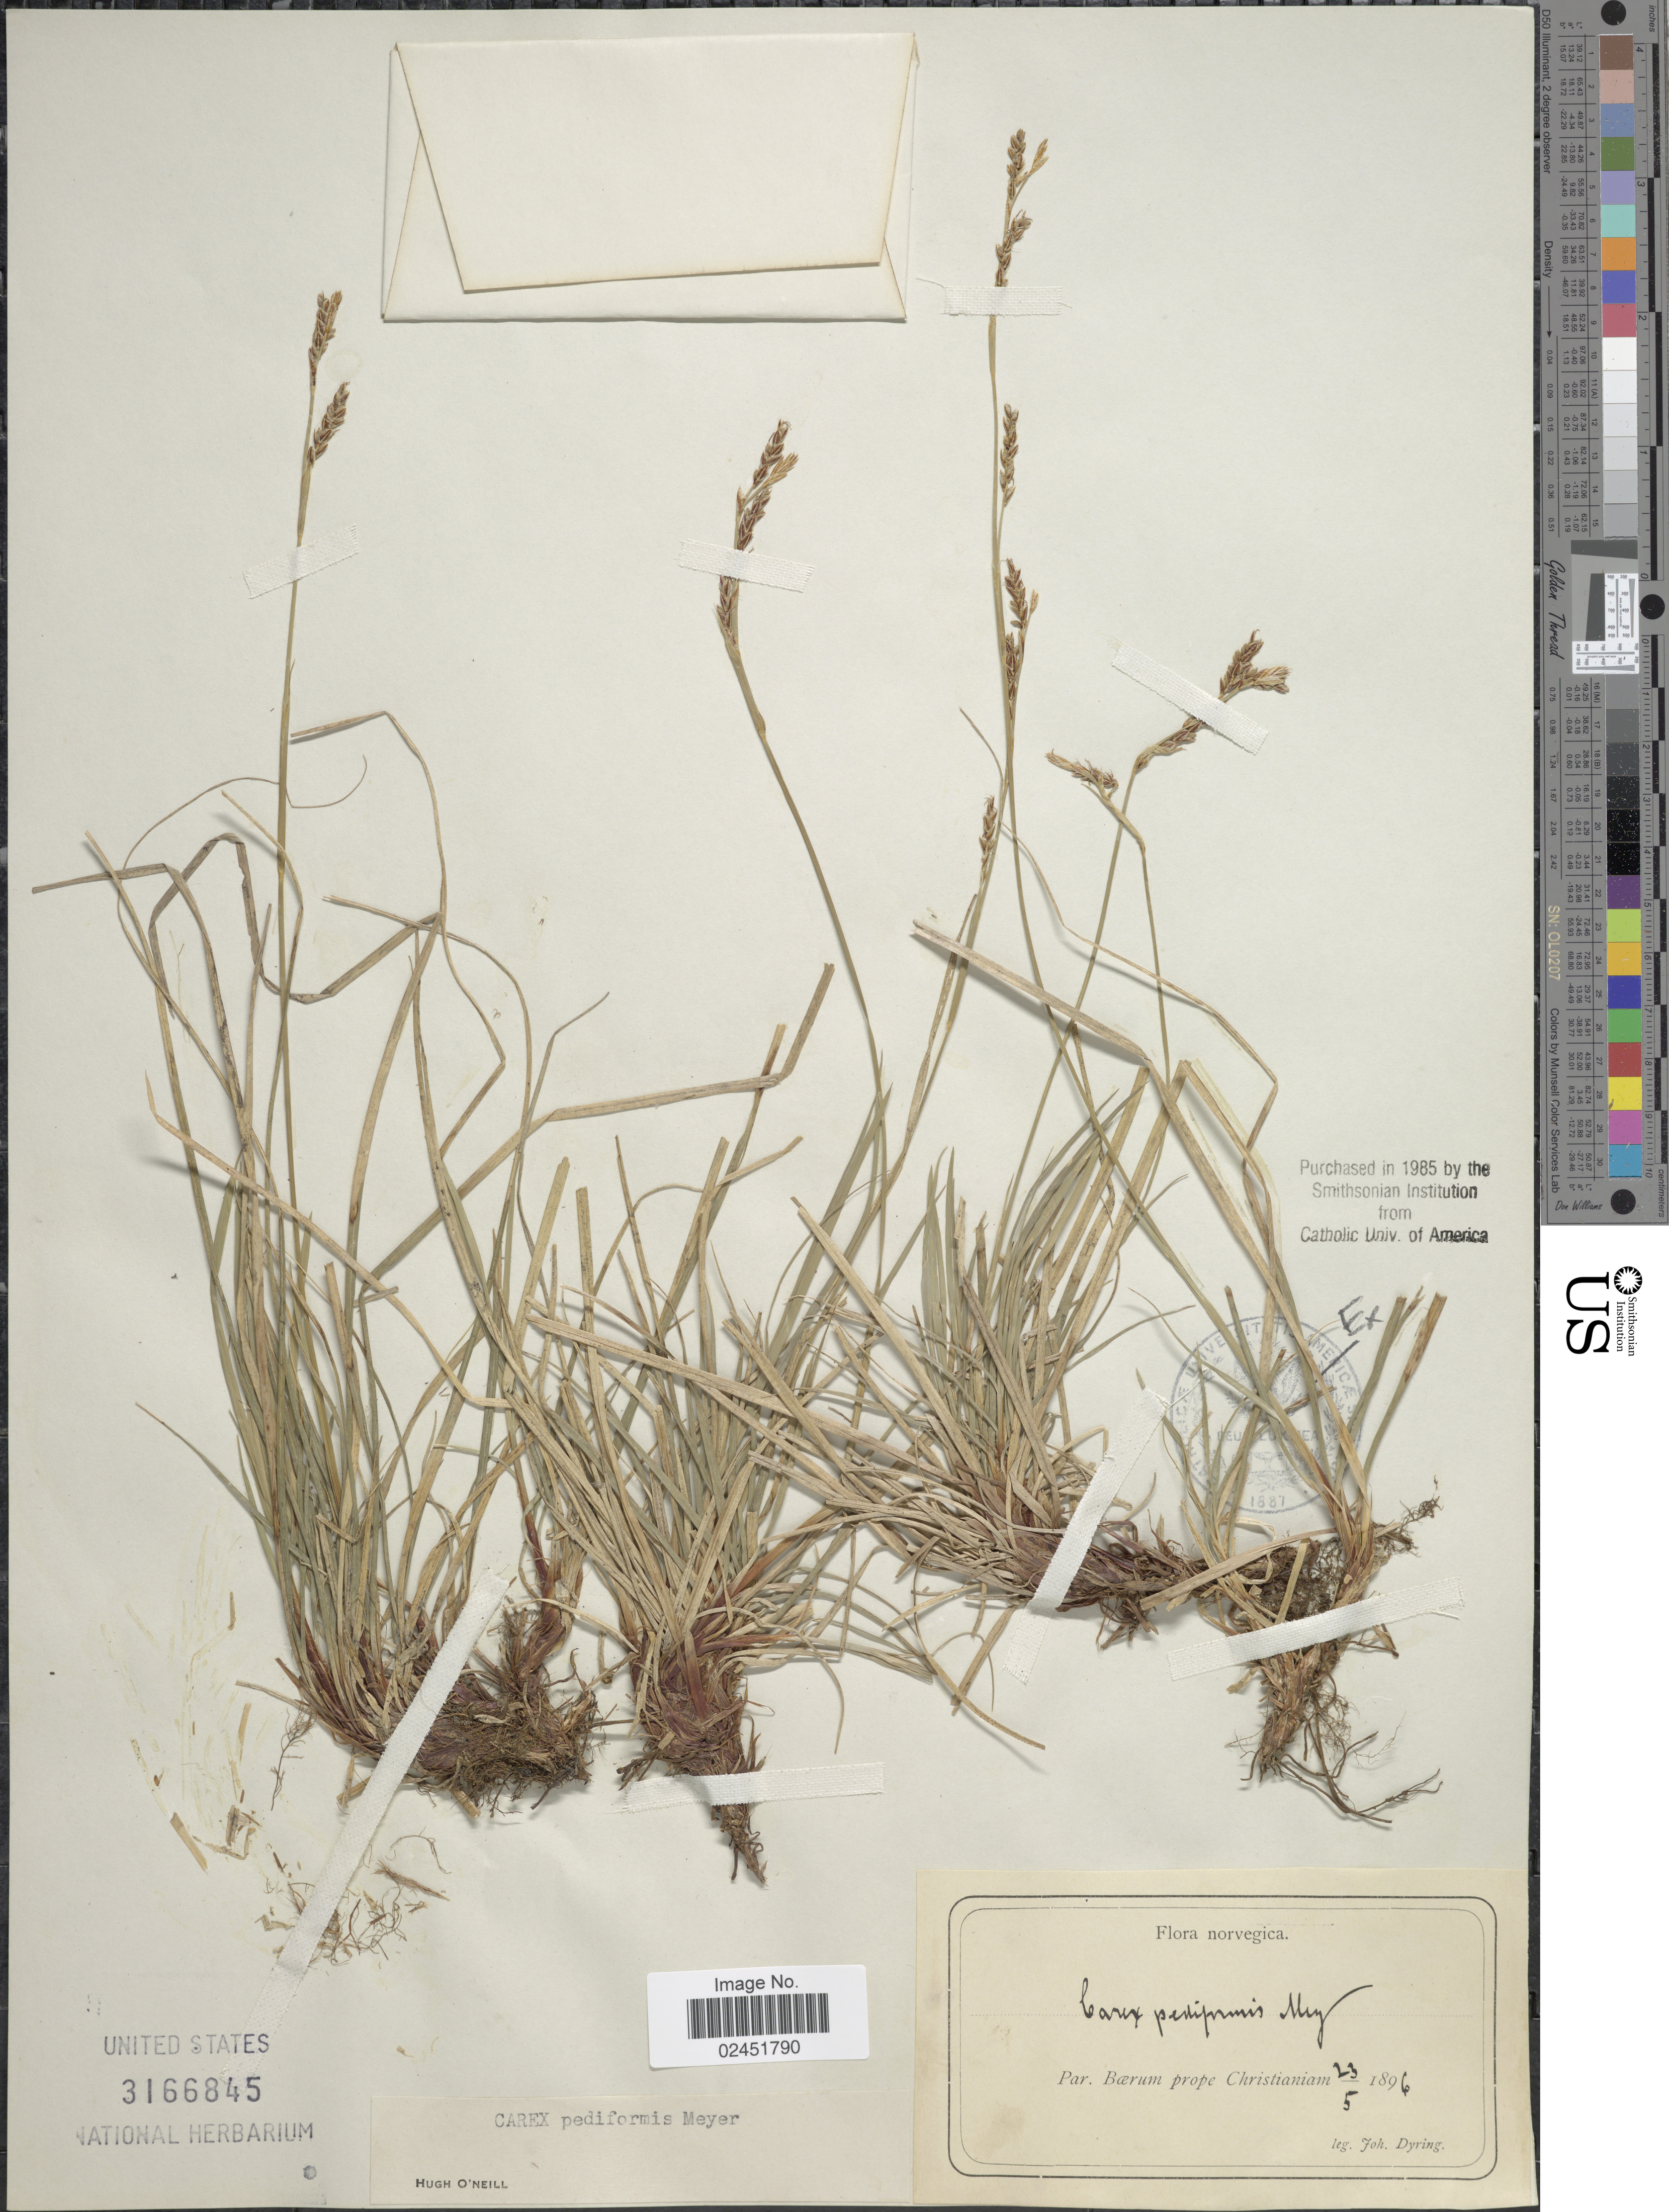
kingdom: Plantae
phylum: Tracheophyta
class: Liliopsida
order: Poales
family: Cyperaceae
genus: Carex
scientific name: Carex pediformis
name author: C.A. Mey.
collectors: J. Dyring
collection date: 1896-05-23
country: Norway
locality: Norvegica. Par. Baerum prope Christianiam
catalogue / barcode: US 3166845